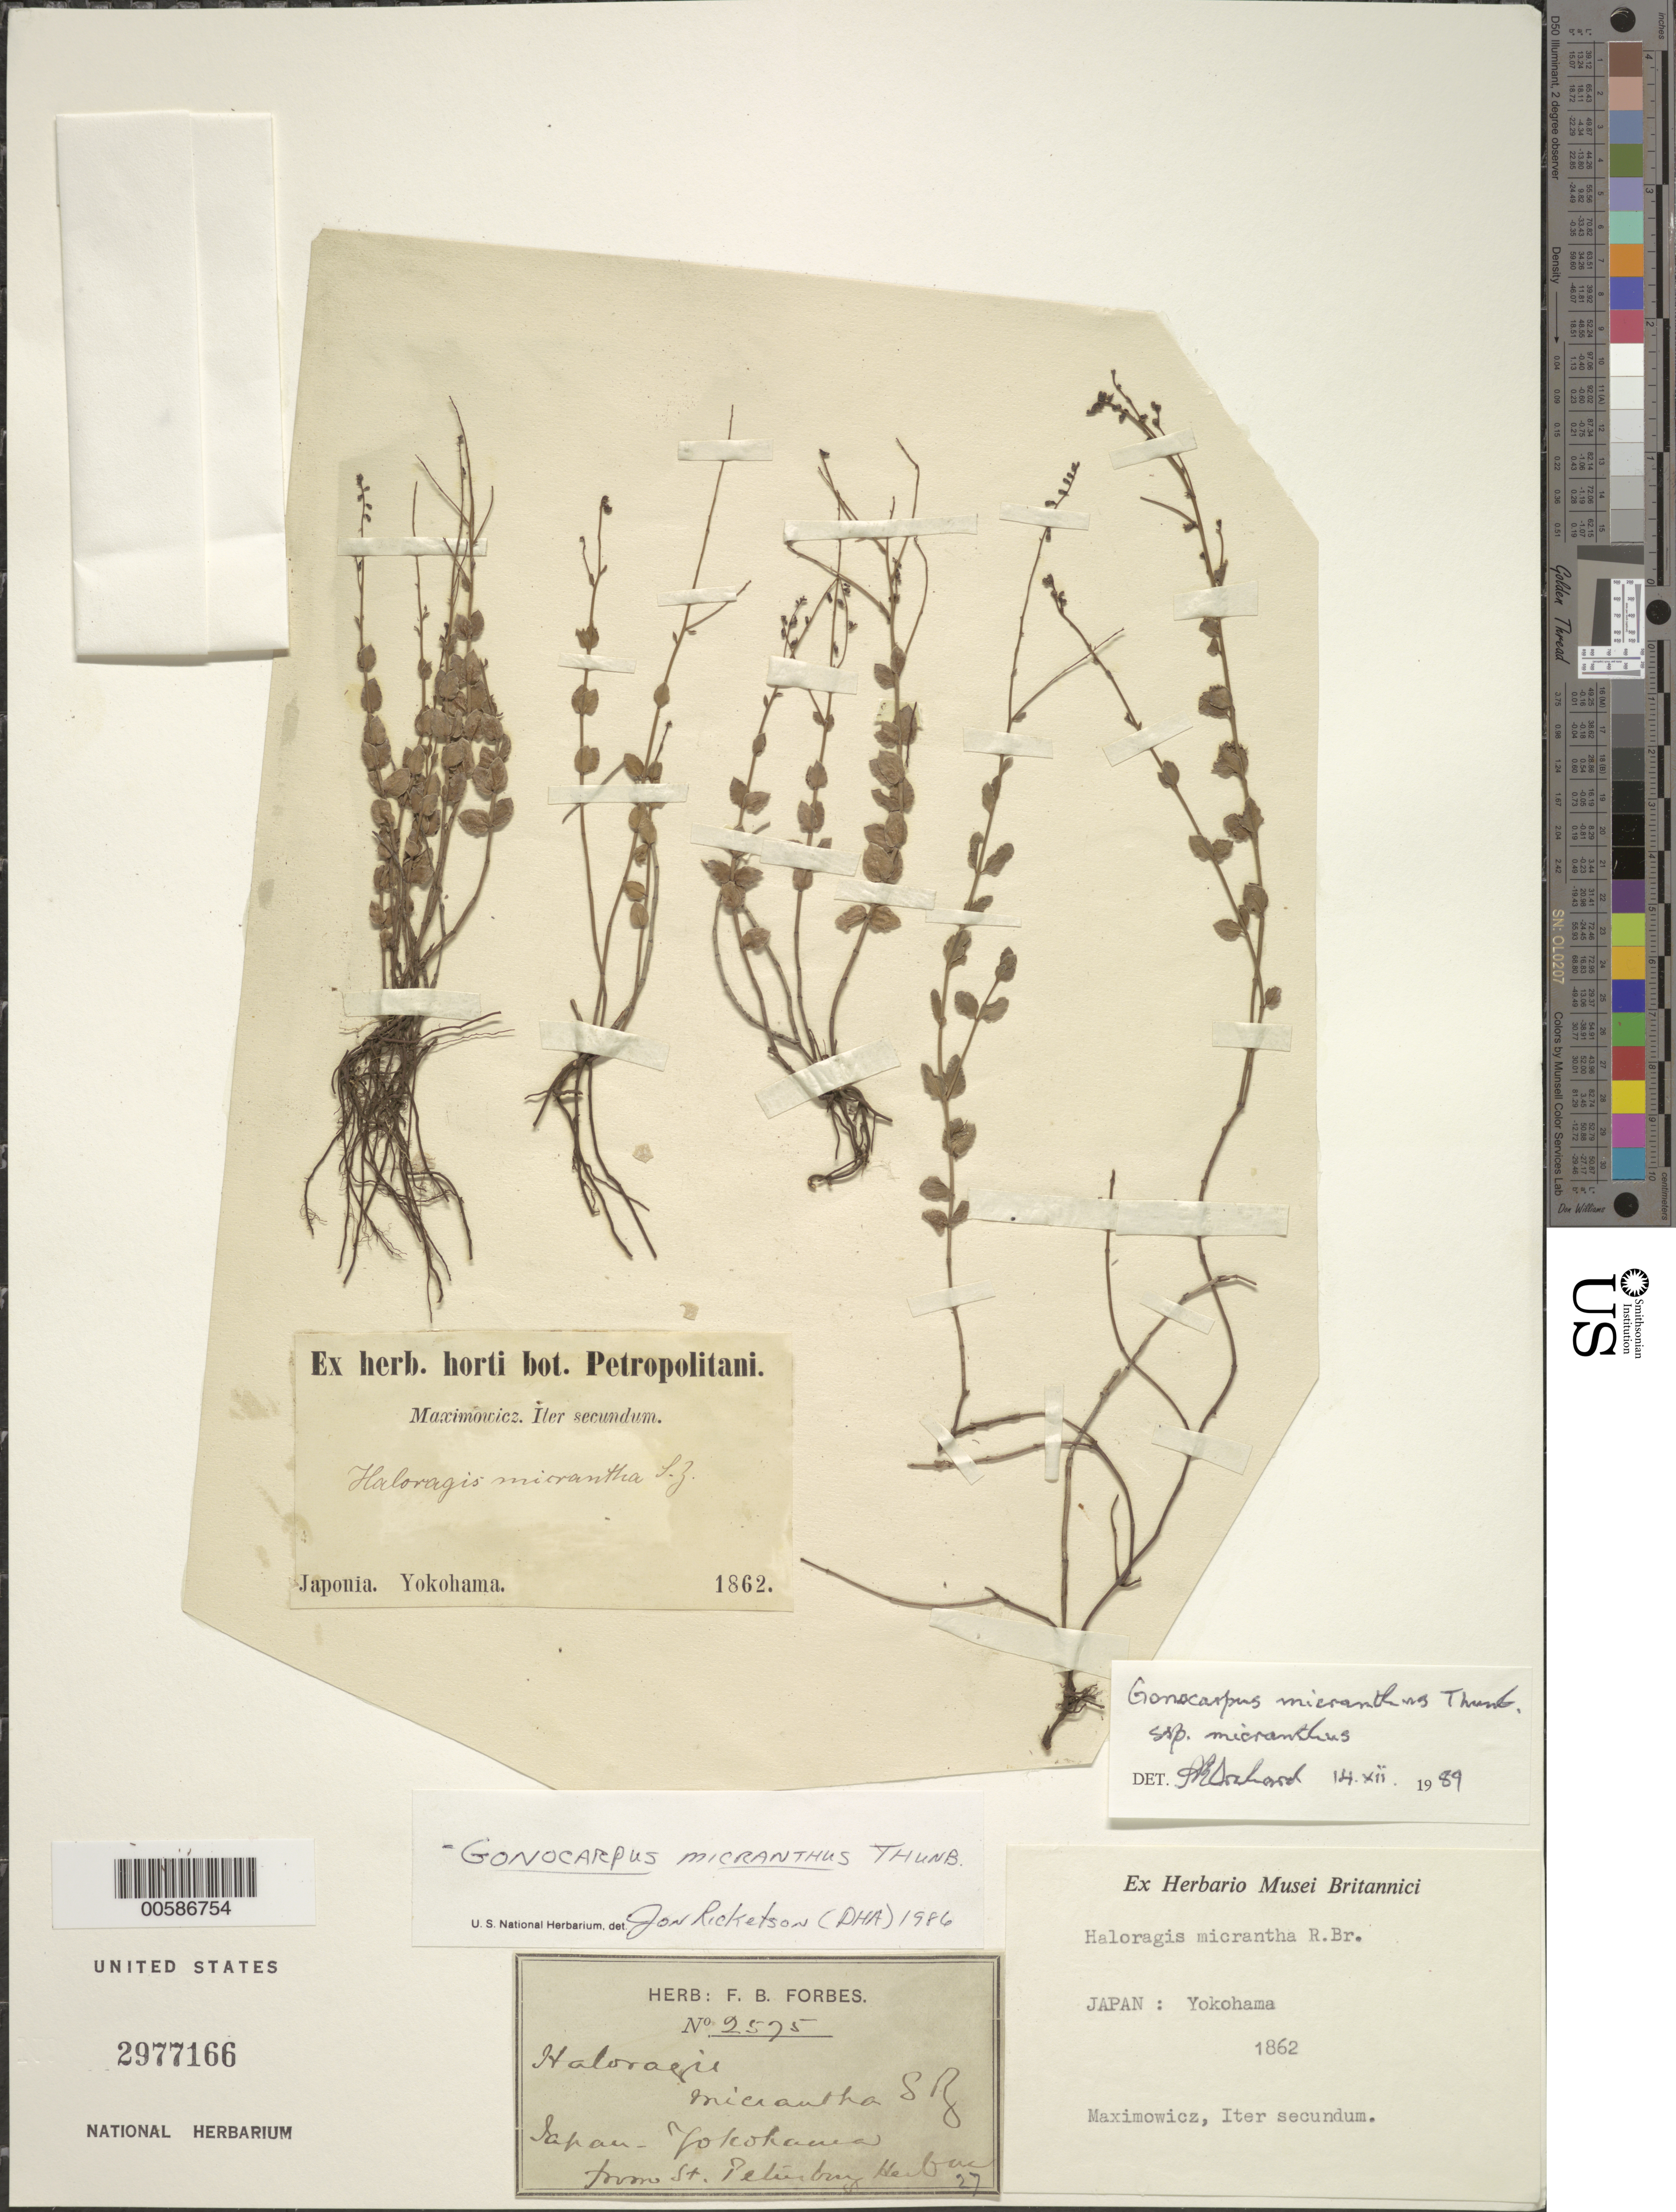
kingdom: Plantae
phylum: Tracheophyta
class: Magnoliopsida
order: Saxifragales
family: Haloragaceae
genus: Gonocarpus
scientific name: Gonocarpus micranthus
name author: Thunb.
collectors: F. Forbes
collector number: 27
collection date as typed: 1862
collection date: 1862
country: Japan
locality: Yokohama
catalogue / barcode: US 2977166